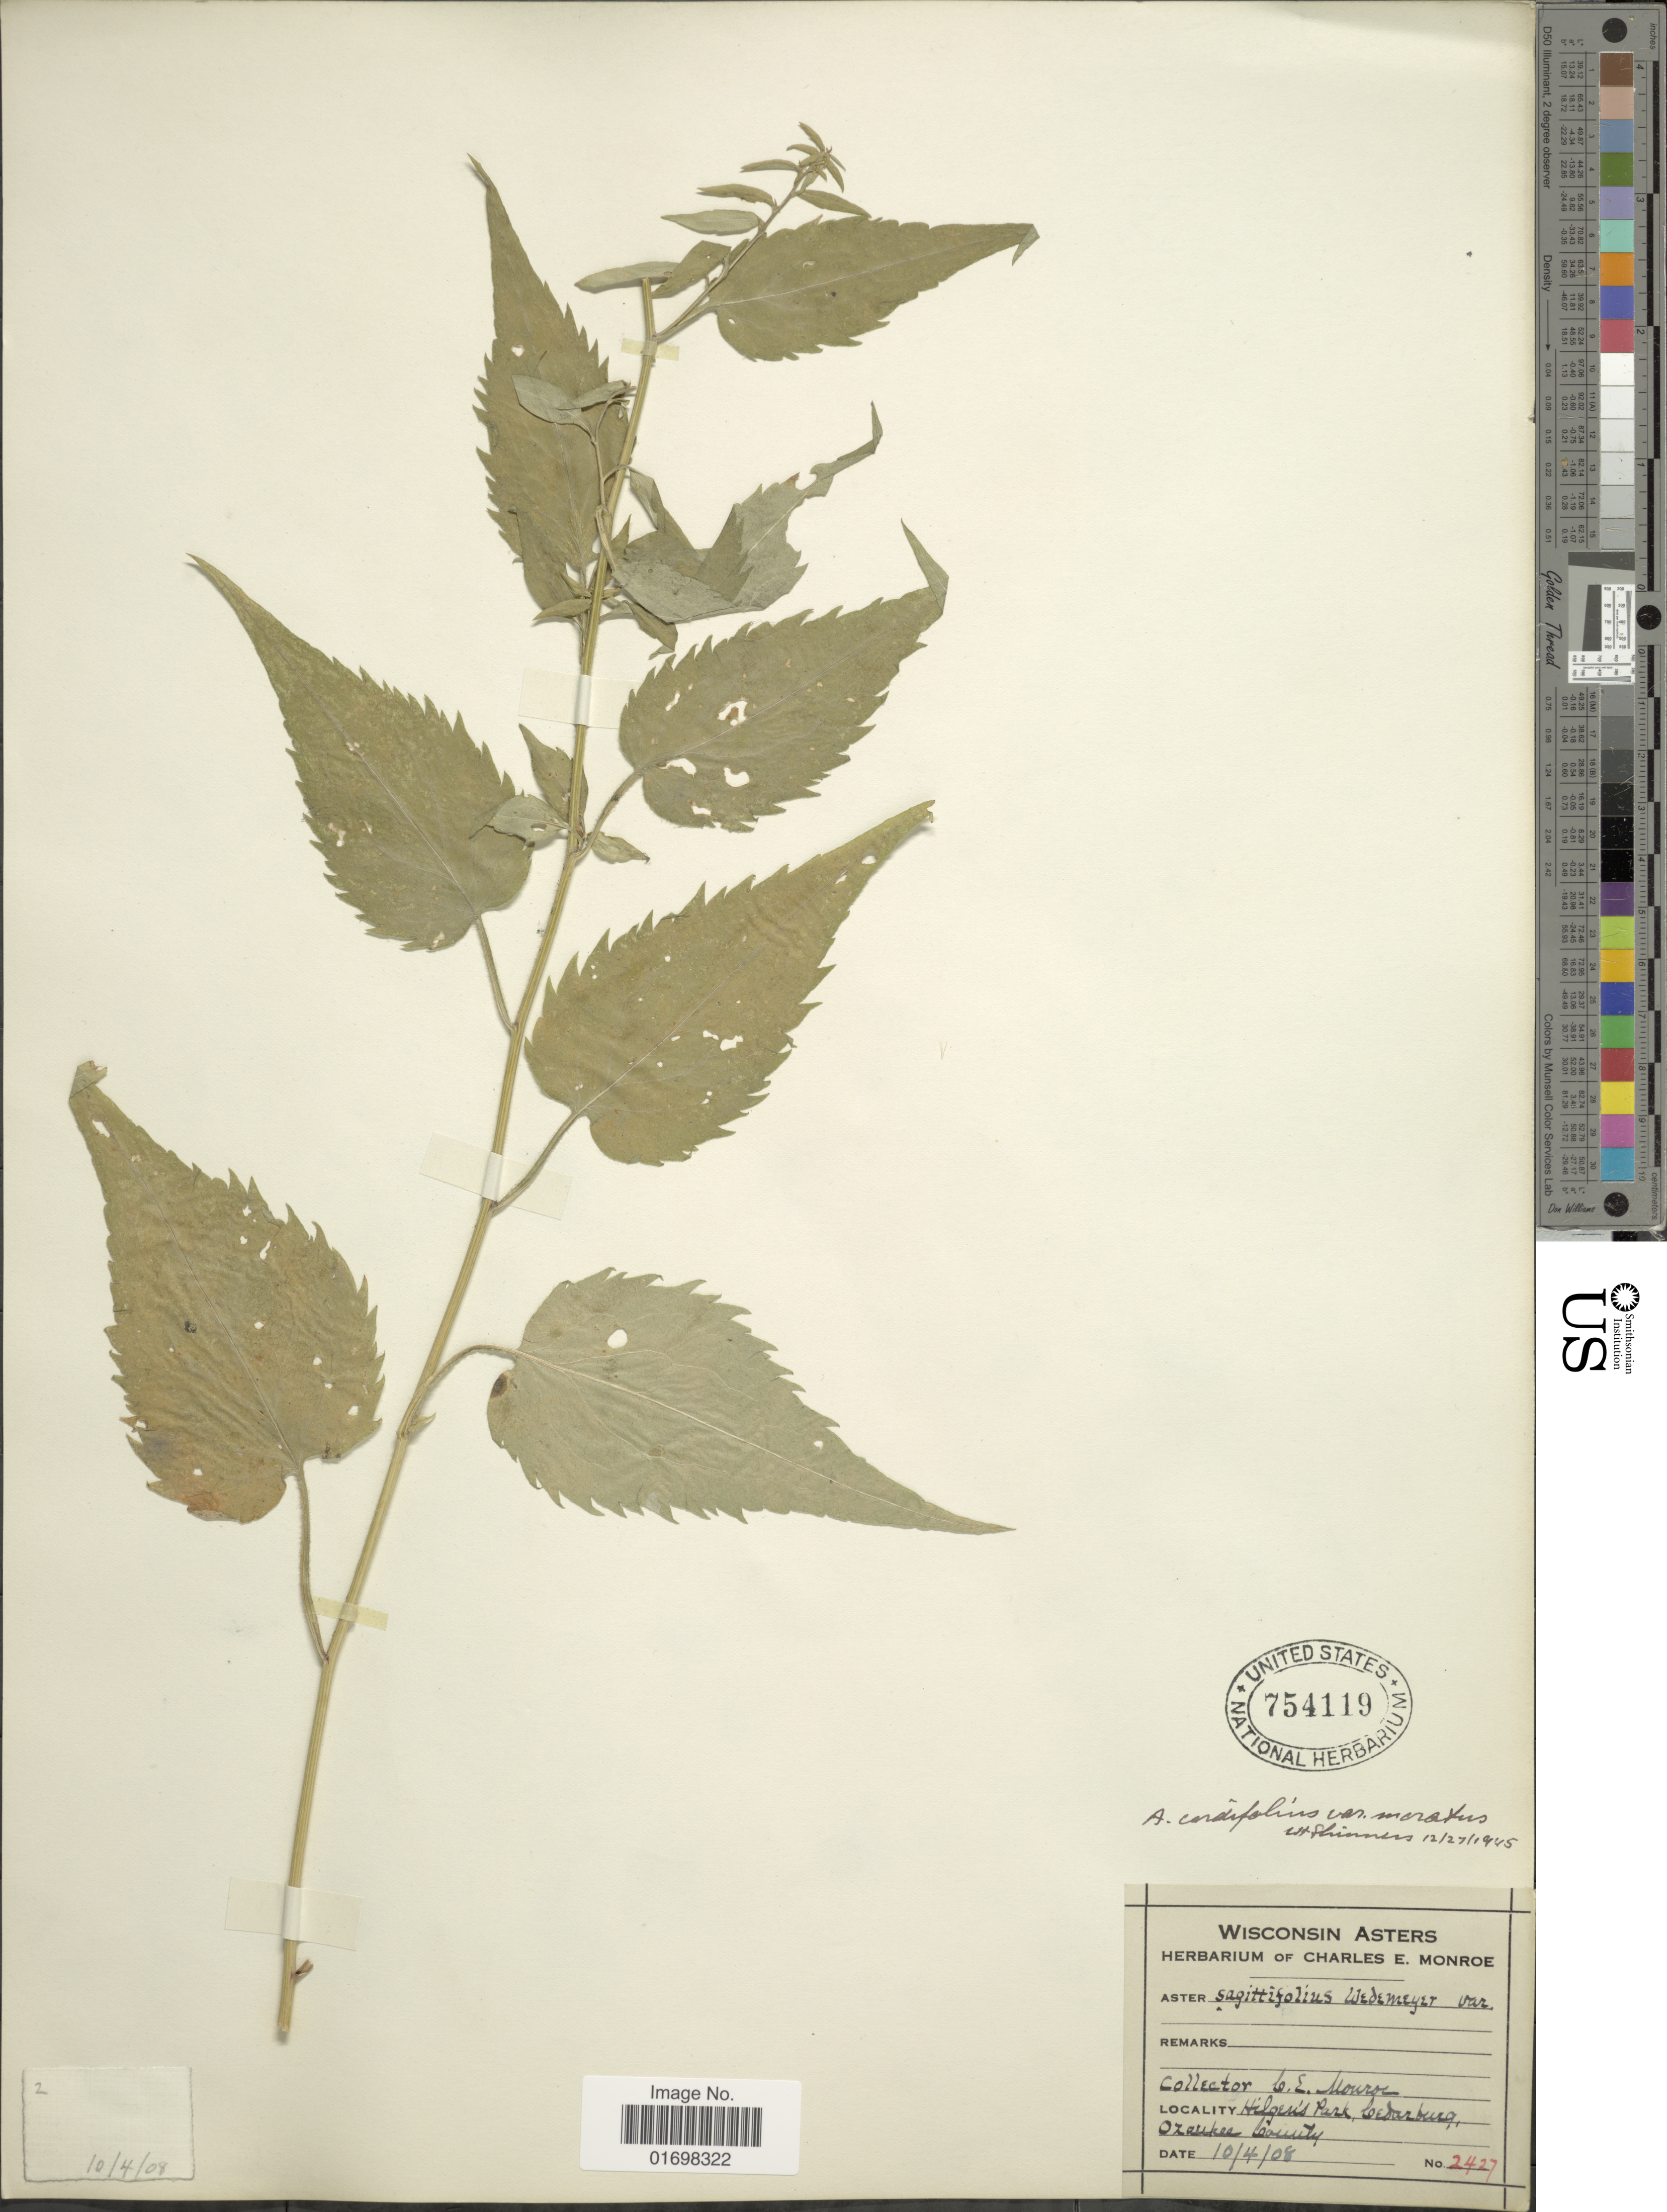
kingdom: Plantae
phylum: Tracheophyta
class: Magnoliopsida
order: Asterales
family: Asteraceae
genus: Symphyotrichum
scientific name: Symphyotrichum cordifolium var. moratum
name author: (Shinners) G.L. Nesom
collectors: C. Monroe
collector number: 2427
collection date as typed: Transcribed d/m/y: 4/10/8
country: United States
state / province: Wisconsin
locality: Hilgen's Park, Cedarburg, Ozaukee County.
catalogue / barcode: US 754119